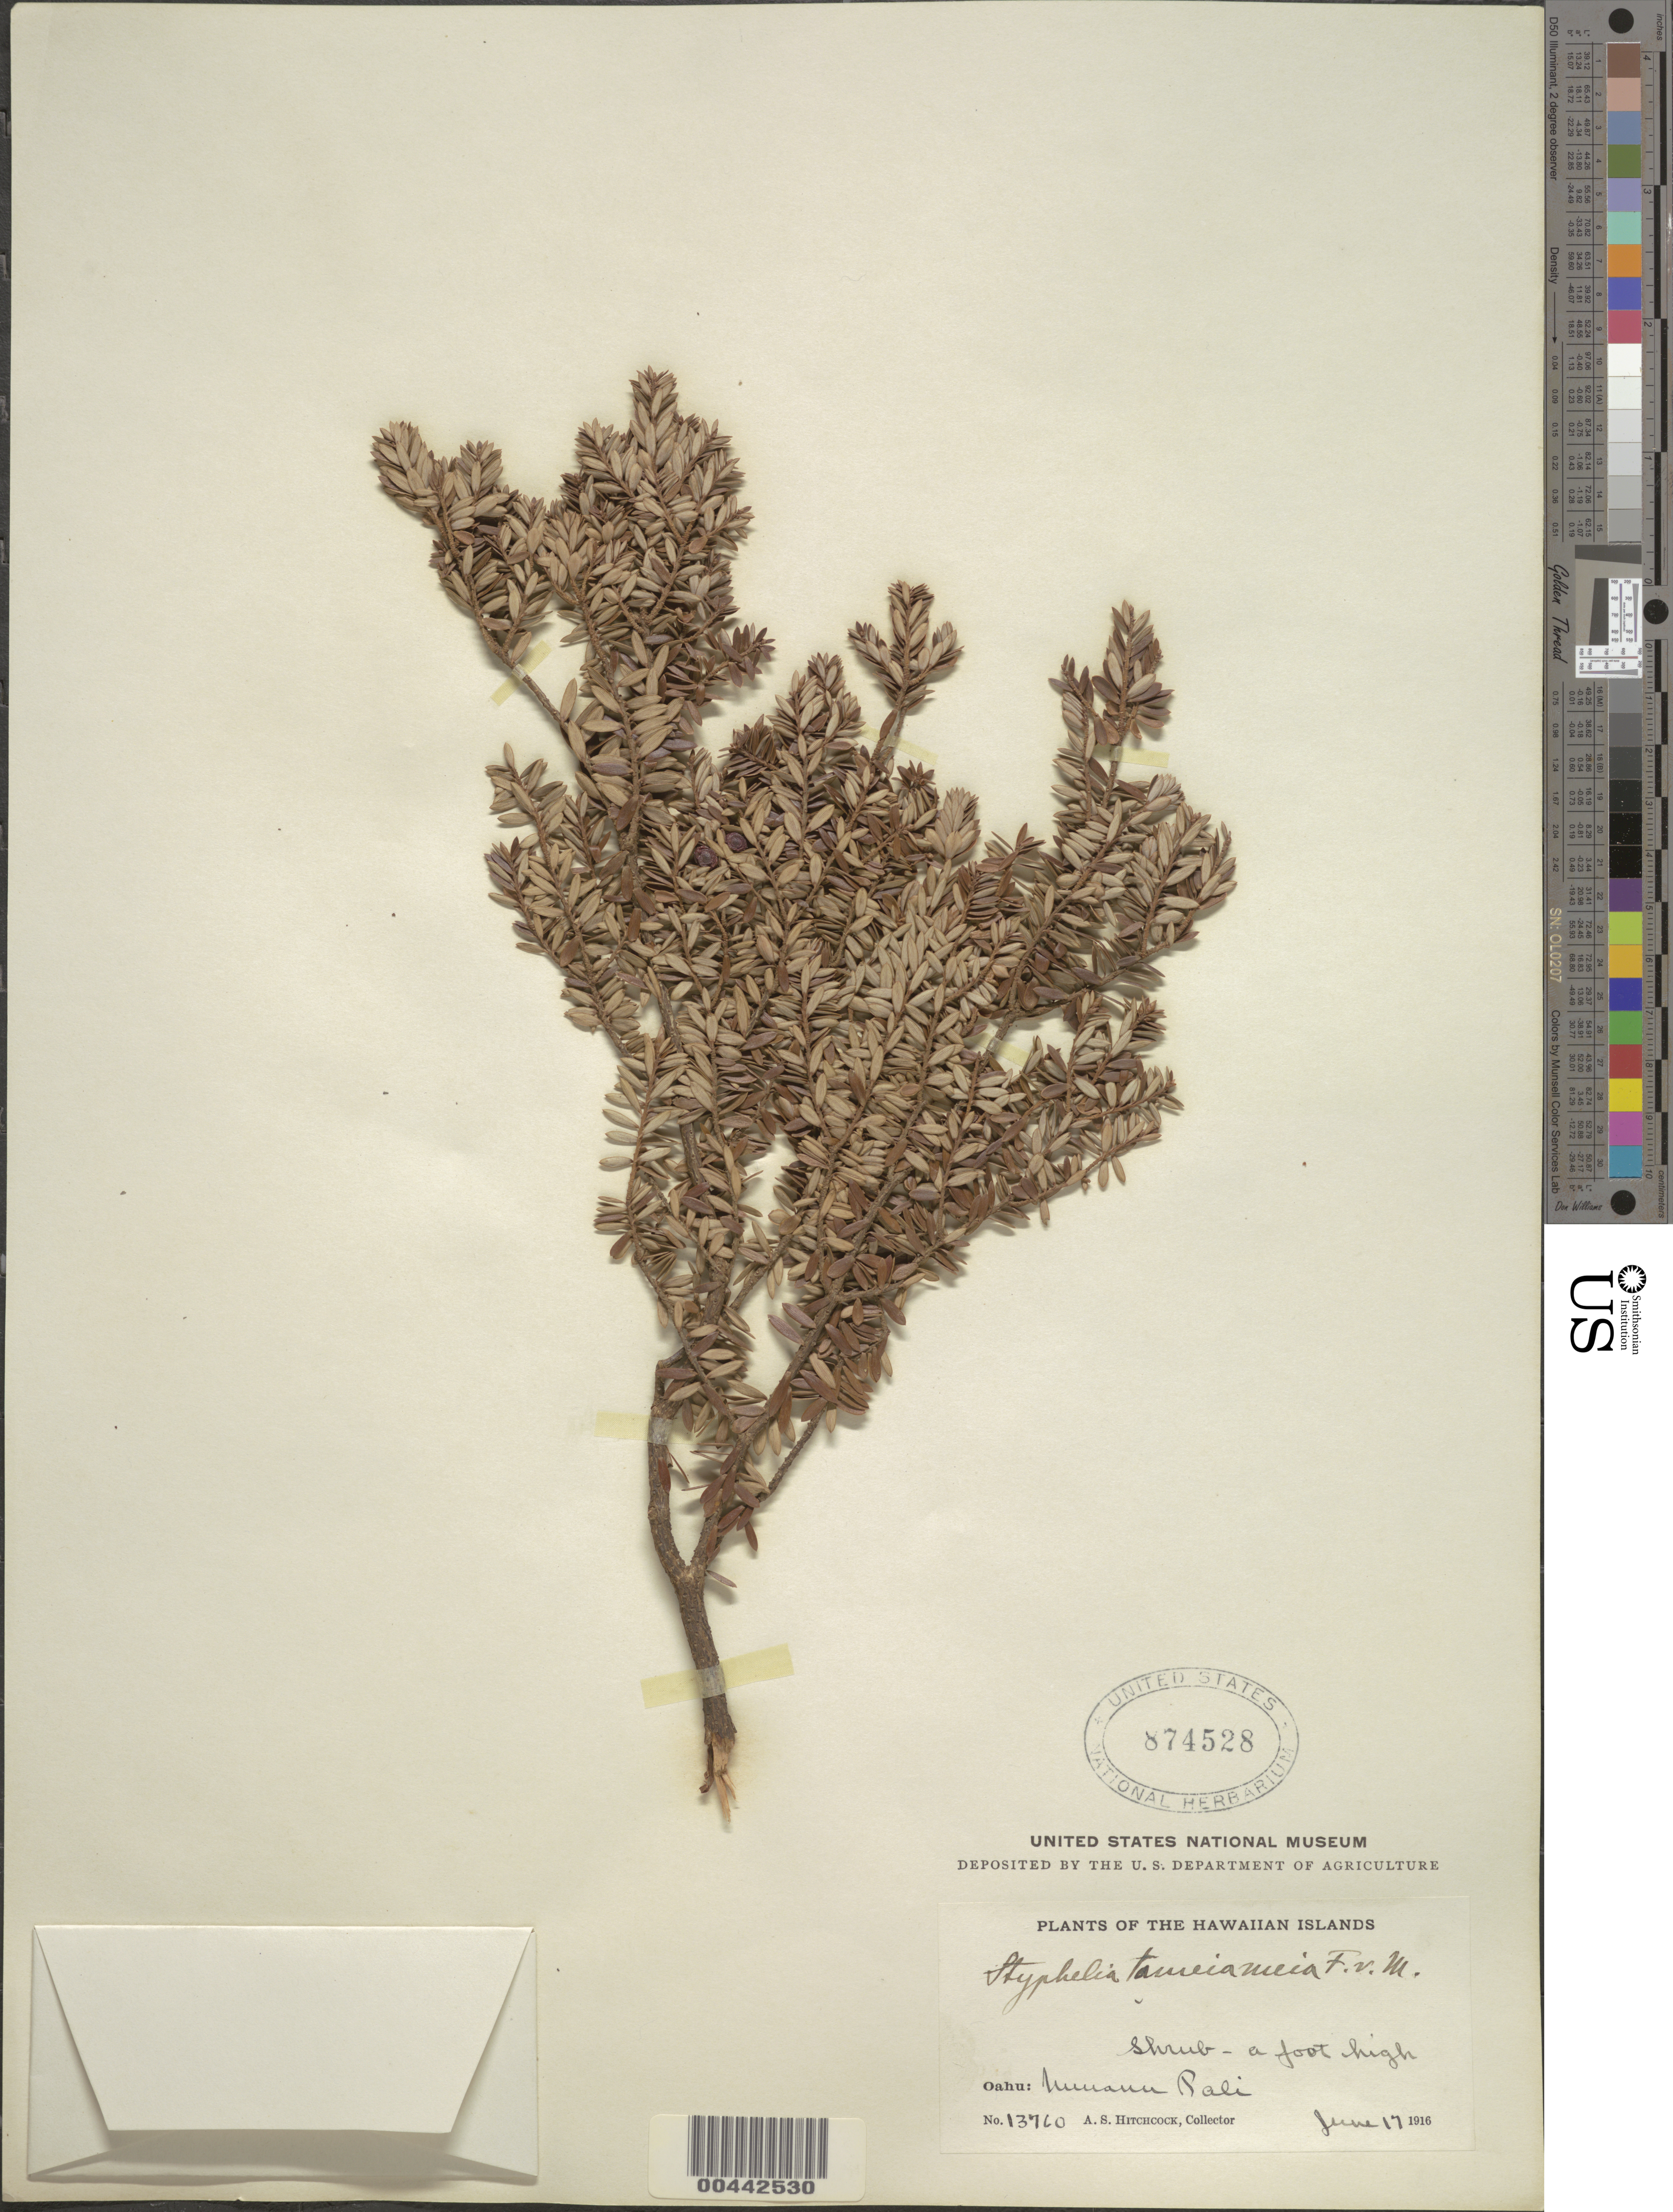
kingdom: Plantae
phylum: Tracheophyta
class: Magnoliopsida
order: Ericales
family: Ericaceae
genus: Leptecophylla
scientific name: Leptecophylla tameiameiae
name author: (Cham. & Schltdl.) C.M. Weiller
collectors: A. S. Hitchcock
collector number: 13760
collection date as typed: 17 Jun 1916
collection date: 1916-06-17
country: United States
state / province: Hawaii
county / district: Honolulu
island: Oahu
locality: Nuuanu Pali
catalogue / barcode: US 874528